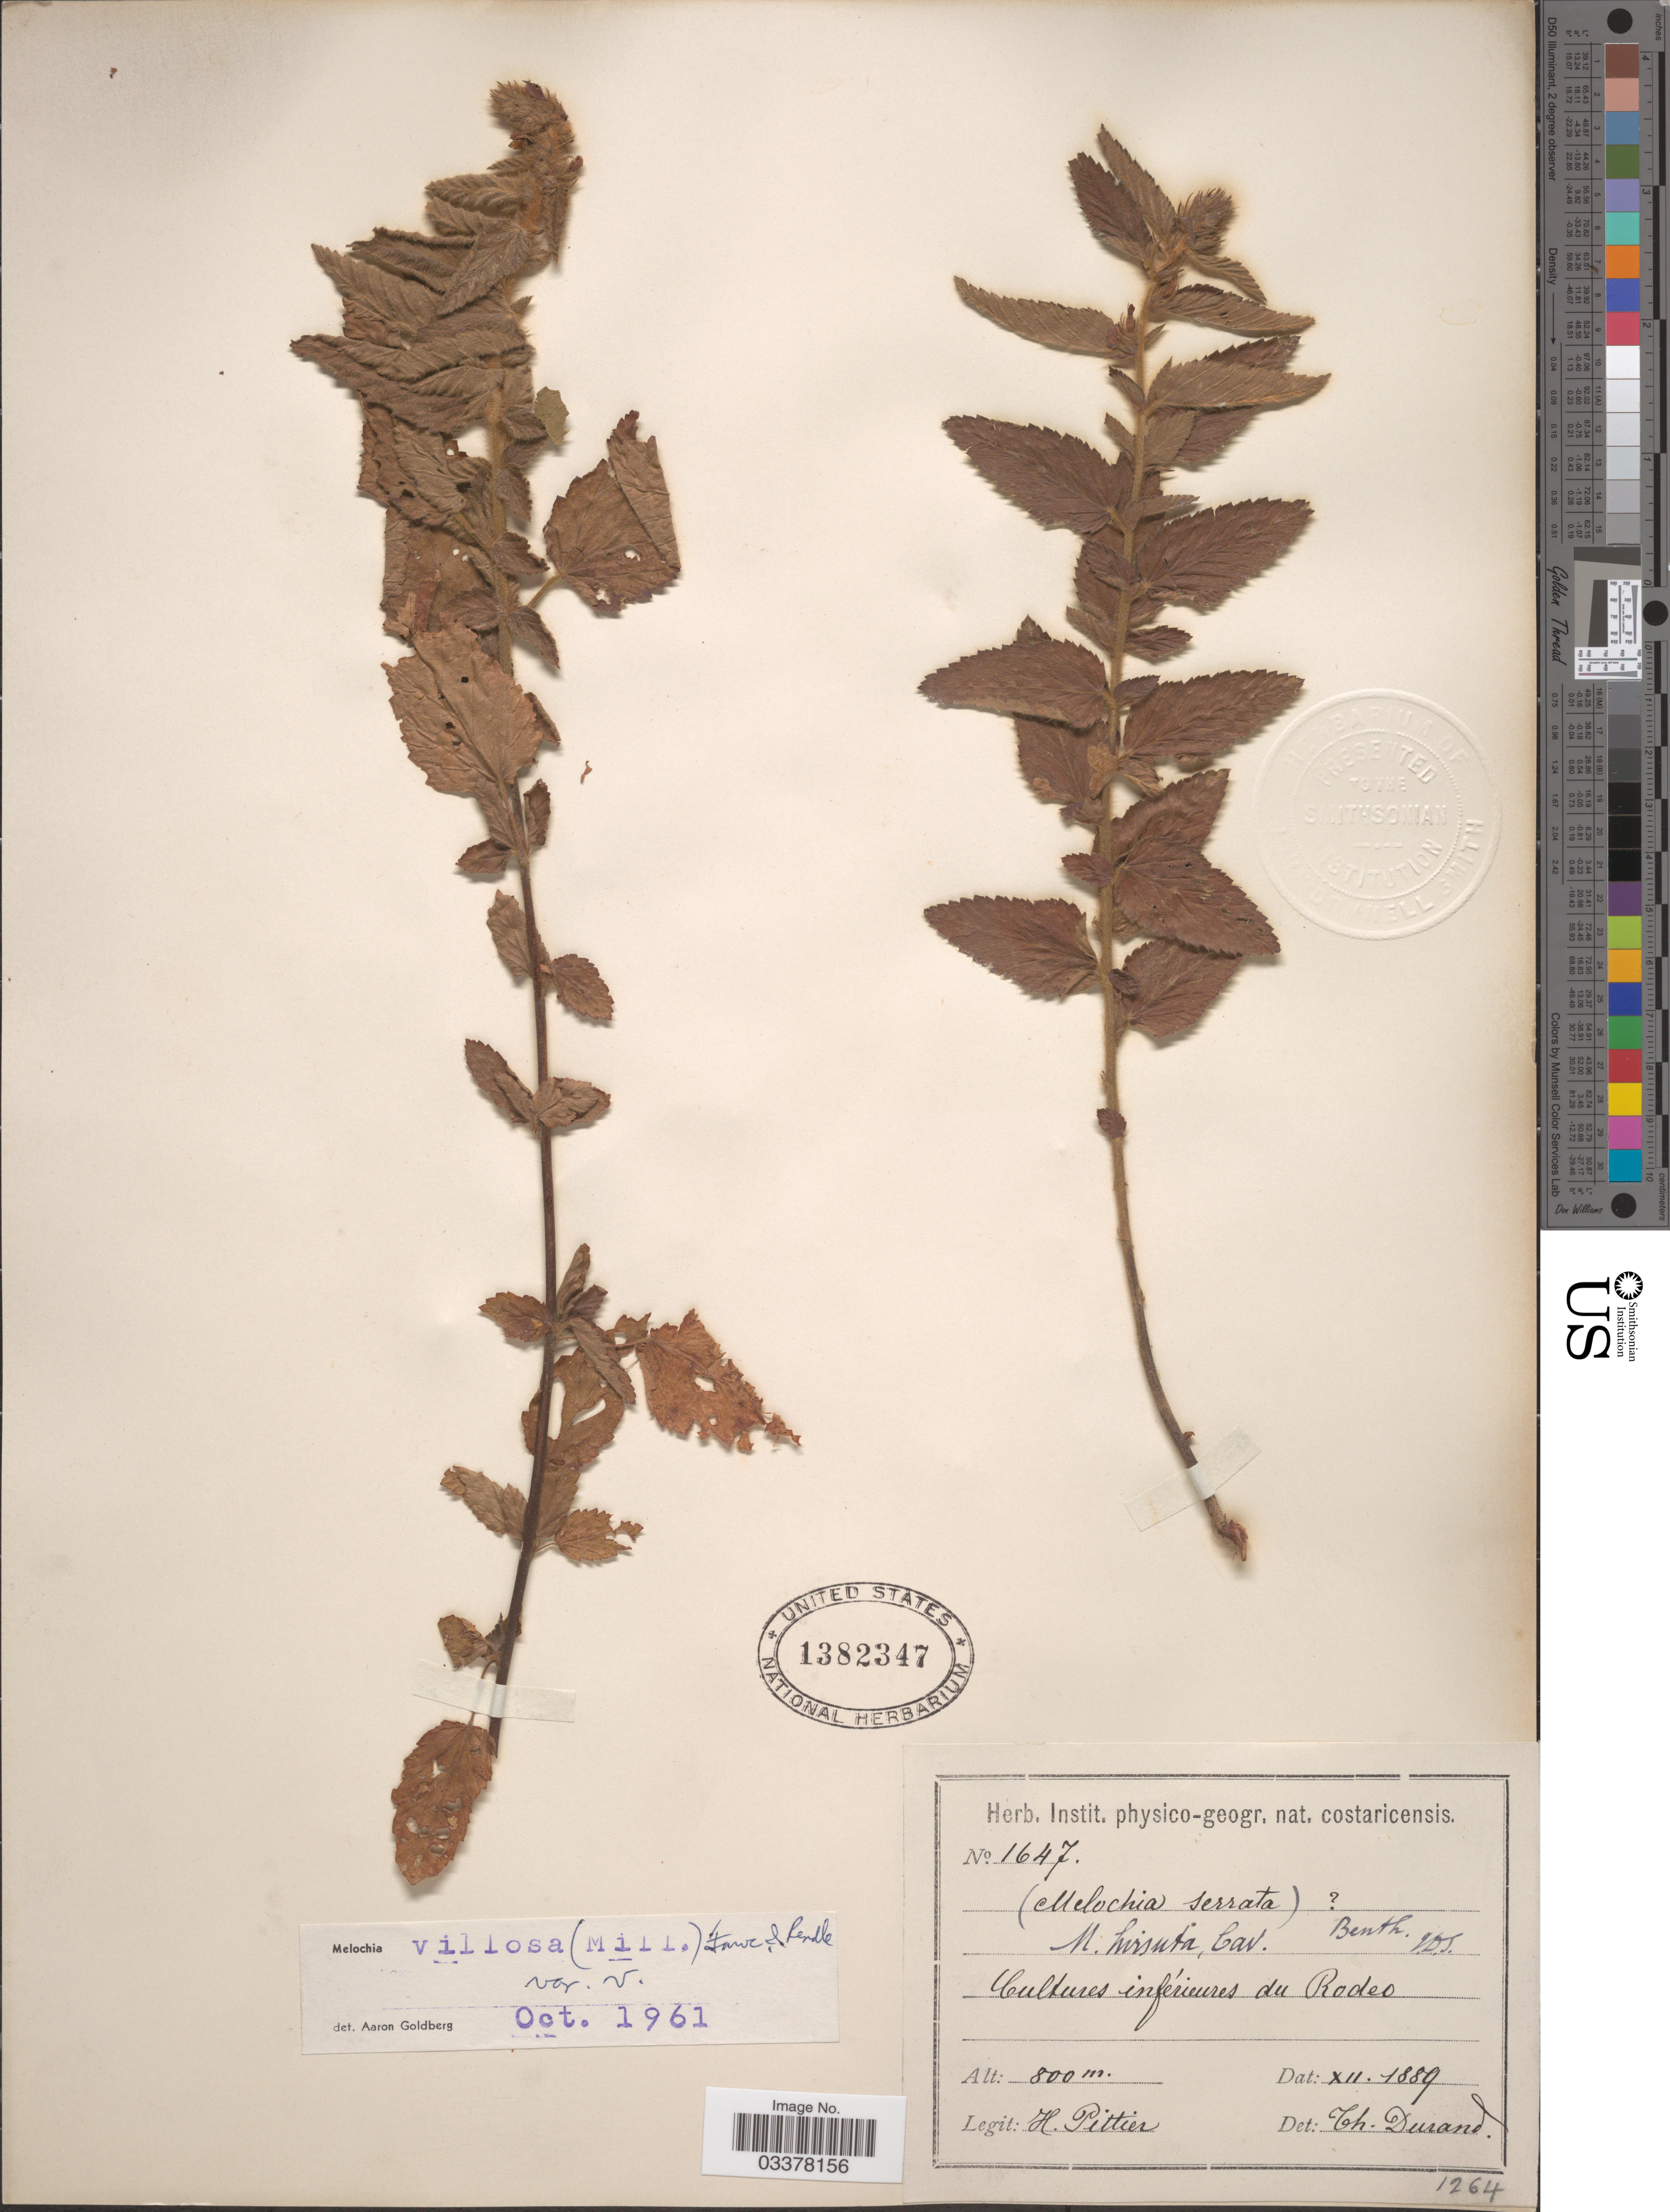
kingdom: Plantae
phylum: Tracheophyta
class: Magnoliopsida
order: Malvales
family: Malvaceae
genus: Melochia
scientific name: Melochia spicata var. spicata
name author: (L.) Fryxell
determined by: Dorr, L. J., (BOT), Smithsonian Institution - National Museum of Natural History (UNITED STATES)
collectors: H. F. Pittier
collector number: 1647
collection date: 1889-12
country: Costa Rica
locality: Cultures inférieures du Rodeo.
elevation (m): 800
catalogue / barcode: US 1382347